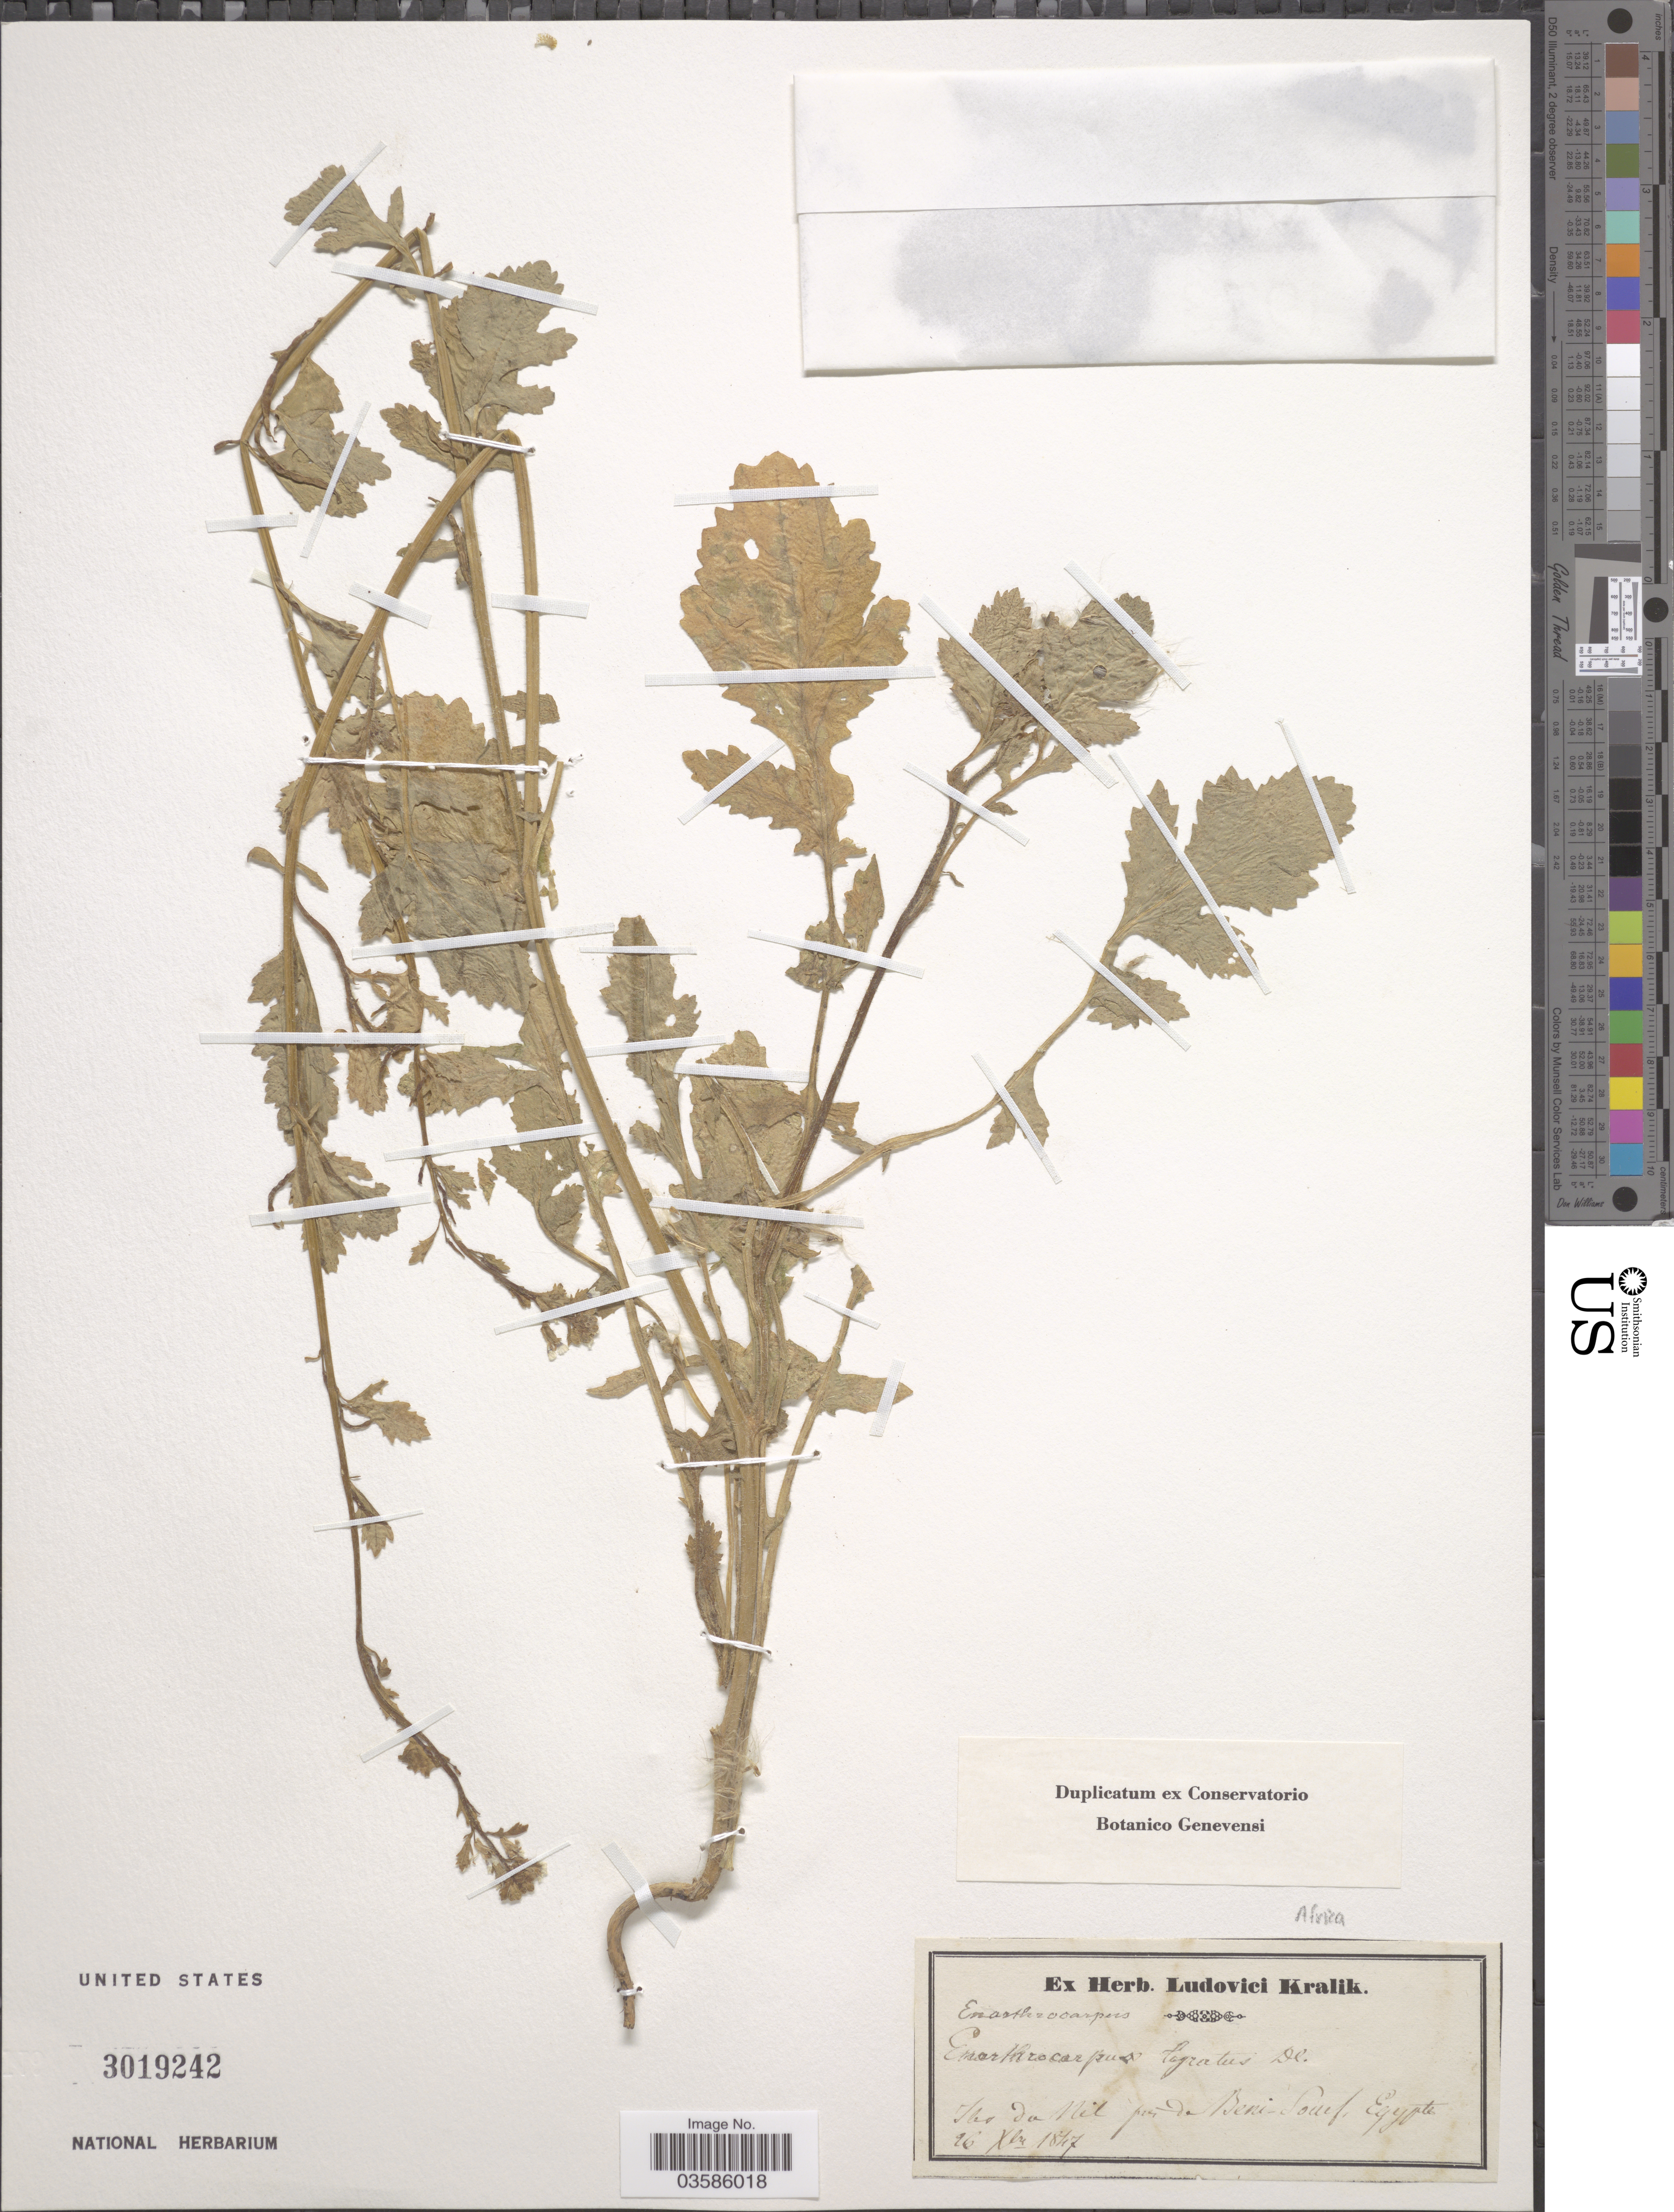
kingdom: Plantae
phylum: Tracheophyta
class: Magnoliopsida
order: Brassicales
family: Brassicaceae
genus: Enarthrocarpus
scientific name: Enarthrocarpus lyratus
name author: (Forssk.) DC.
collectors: ex herb. L. Kralik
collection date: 1847-10-26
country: Egypt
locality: Iles da Mil pres de Beni-Souef.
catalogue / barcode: US 3019242